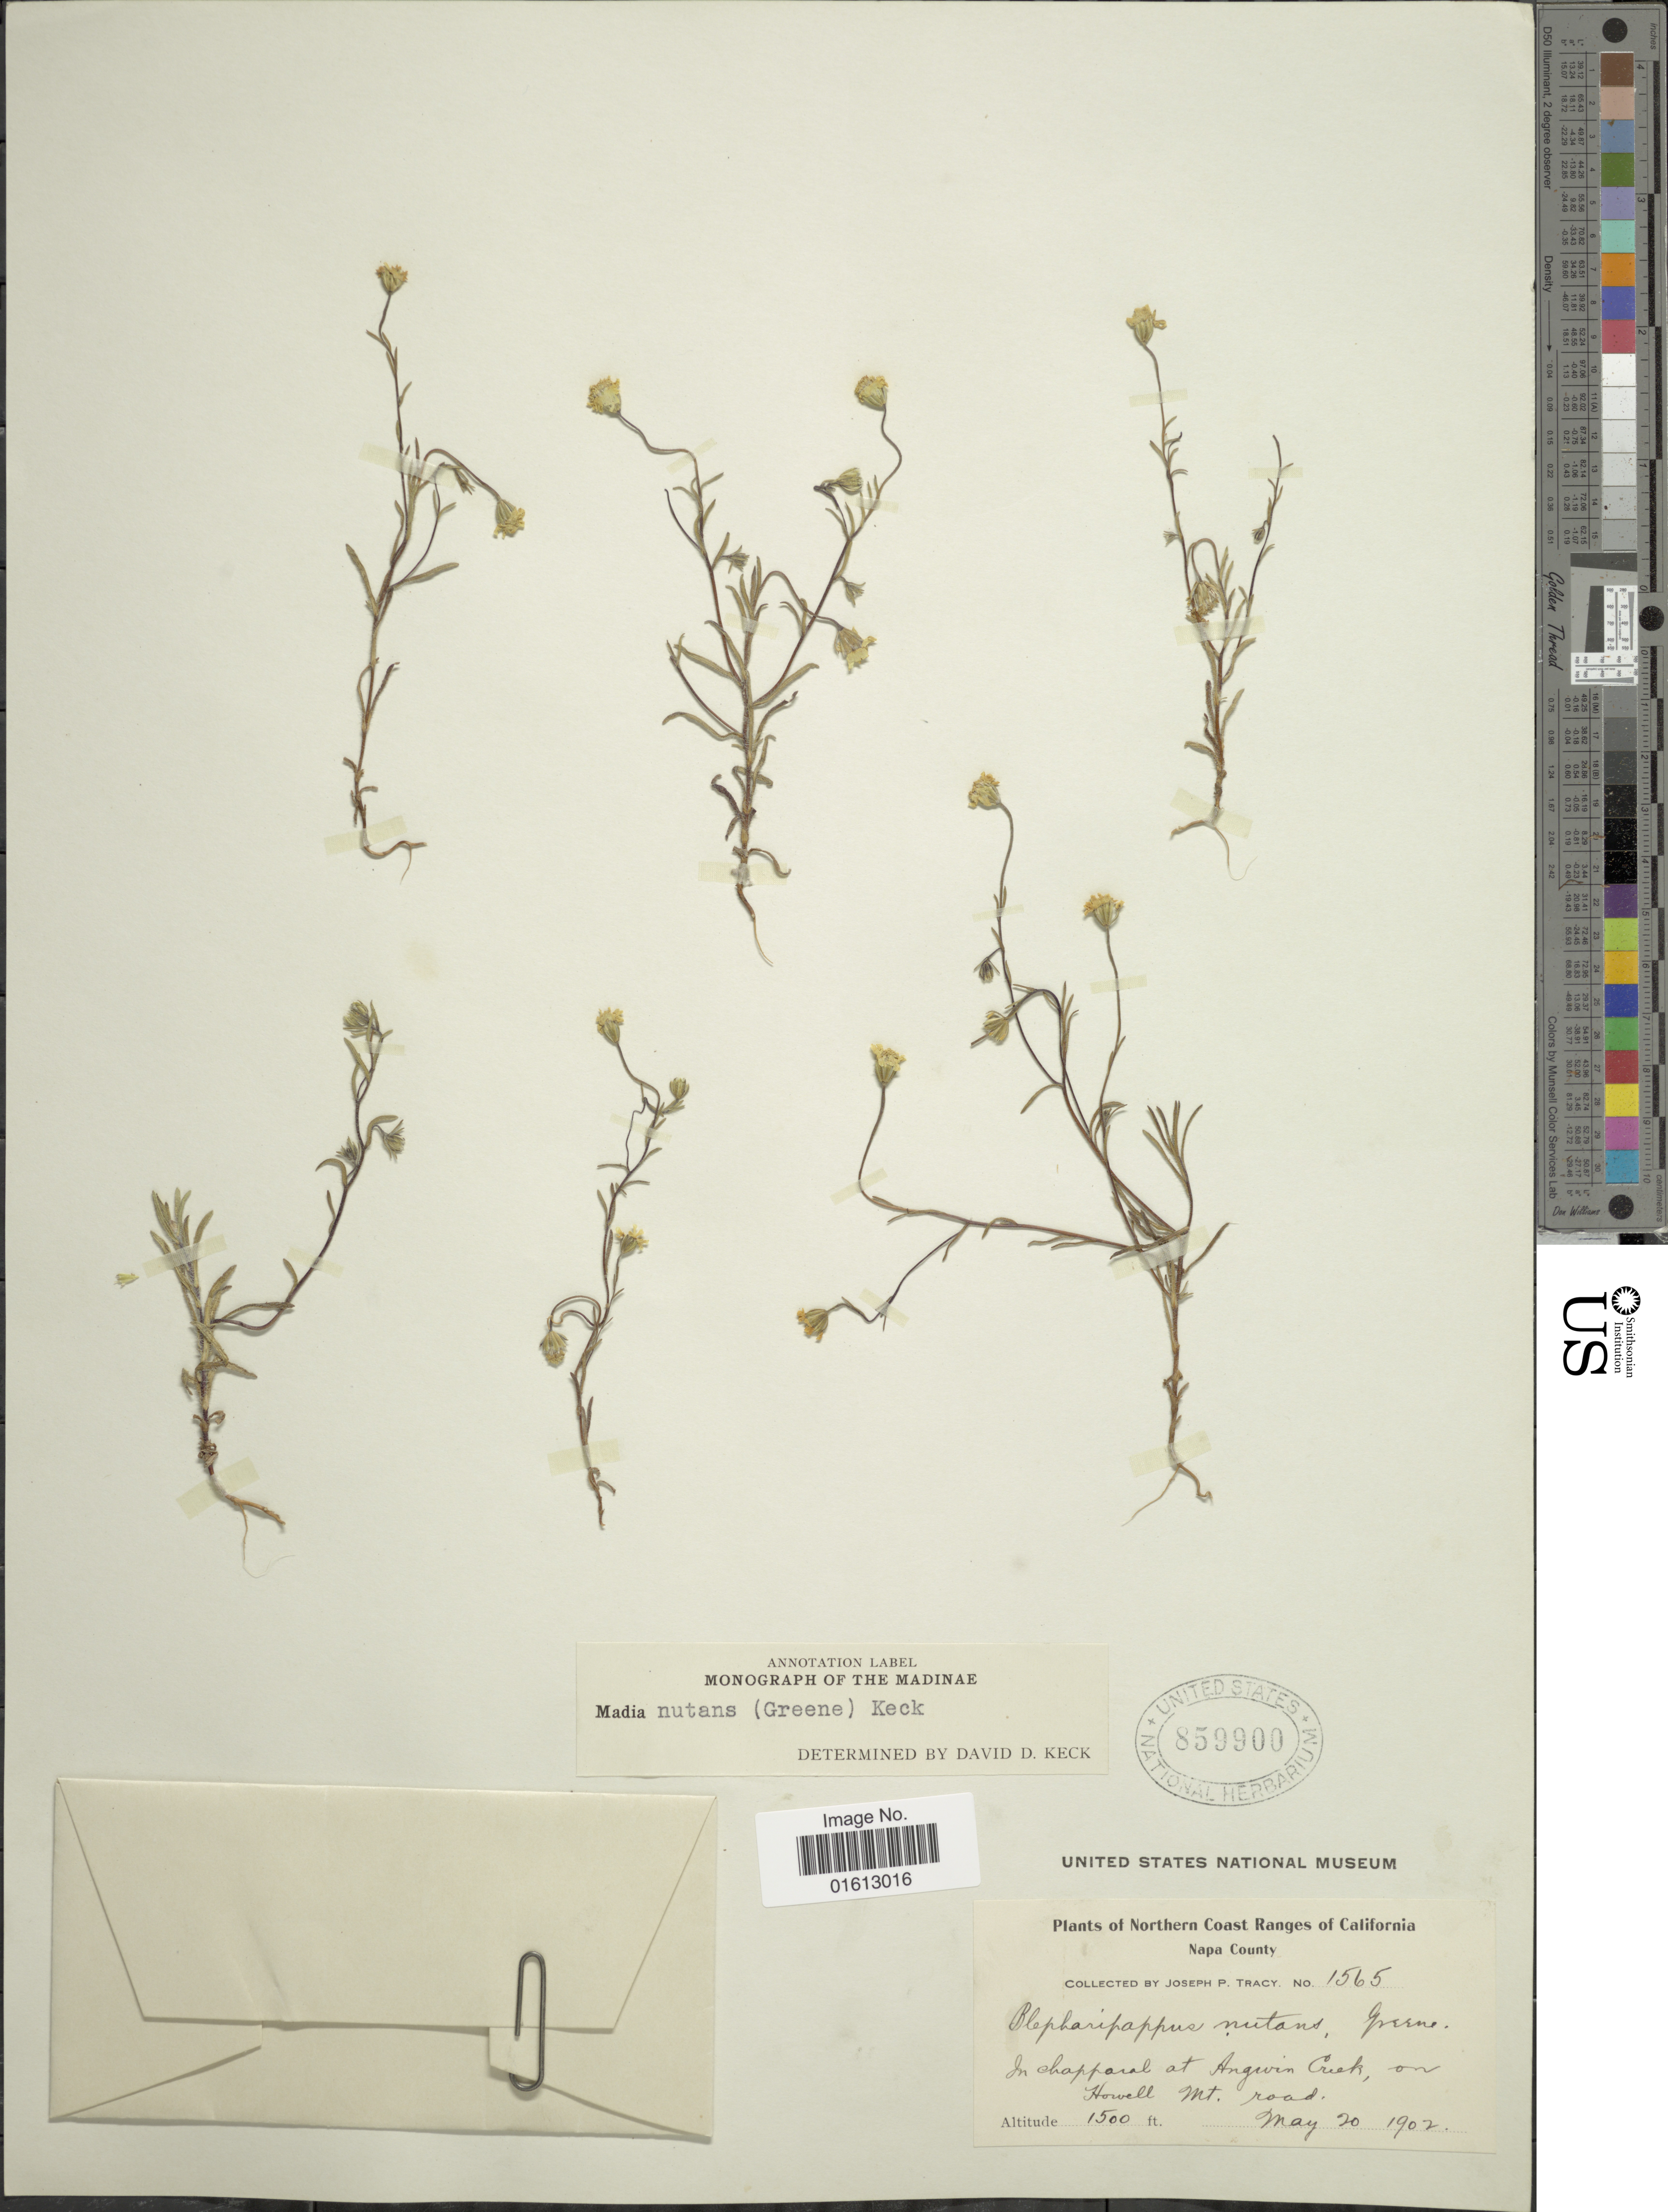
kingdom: Plantae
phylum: Tracheophyta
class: Magnoliopsida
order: Asterales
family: Asteraceae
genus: Madia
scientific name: Madia nutans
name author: (Greene) D.D. Keck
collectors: J. Tracy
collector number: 1565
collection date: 1902-05-20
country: United States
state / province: California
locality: California, Northern Coast Ranges, in chapparal at Angevin Creek, on Howell Mt. road.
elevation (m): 457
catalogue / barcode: US 859900